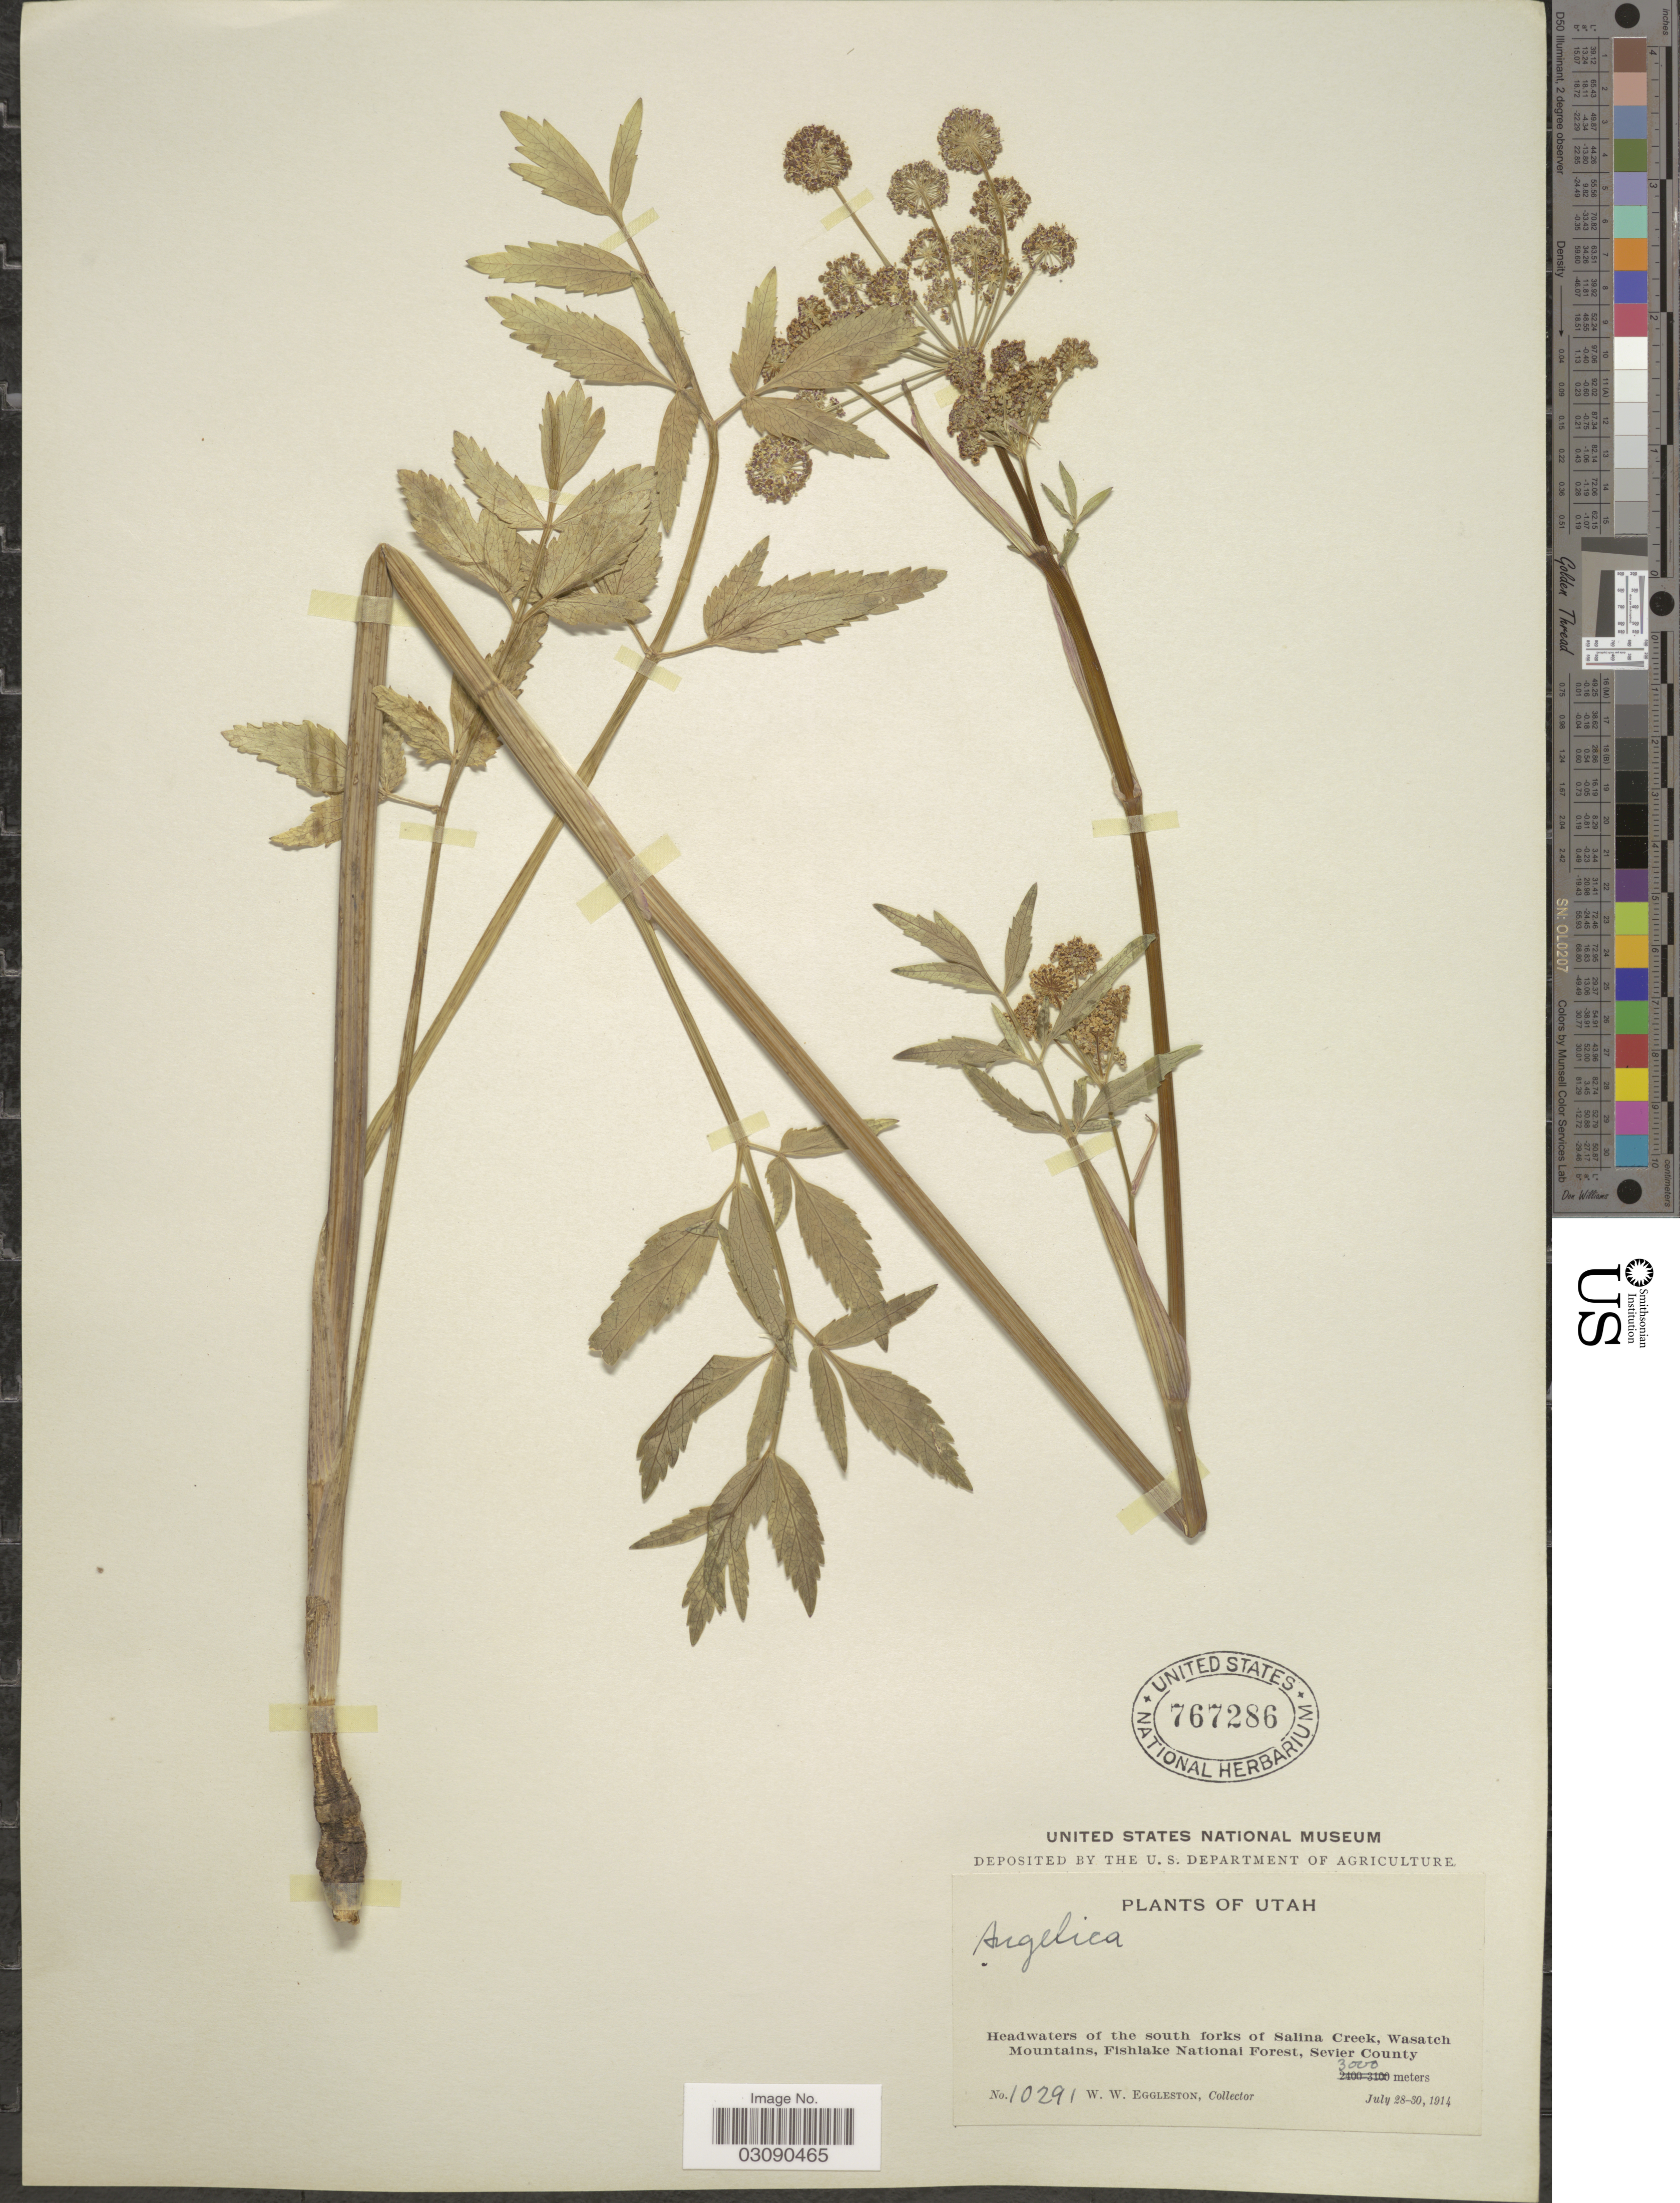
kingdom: Plantae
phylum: Tracheophyta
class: Magnoliopsida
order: Apiales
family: Apiaceae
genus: Angelica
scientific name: Angelica pinnata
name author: S. Watson in C. King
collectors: W. W. Eggleston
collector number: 10291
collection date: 1914-07-28/1914-07-30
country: United States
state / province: Utah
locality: Headwaters of the south forks of Salina Creek, Wasatch Mountains, Fishlake National Forest, Sevier County.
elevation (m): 3000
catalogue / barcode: US 767286